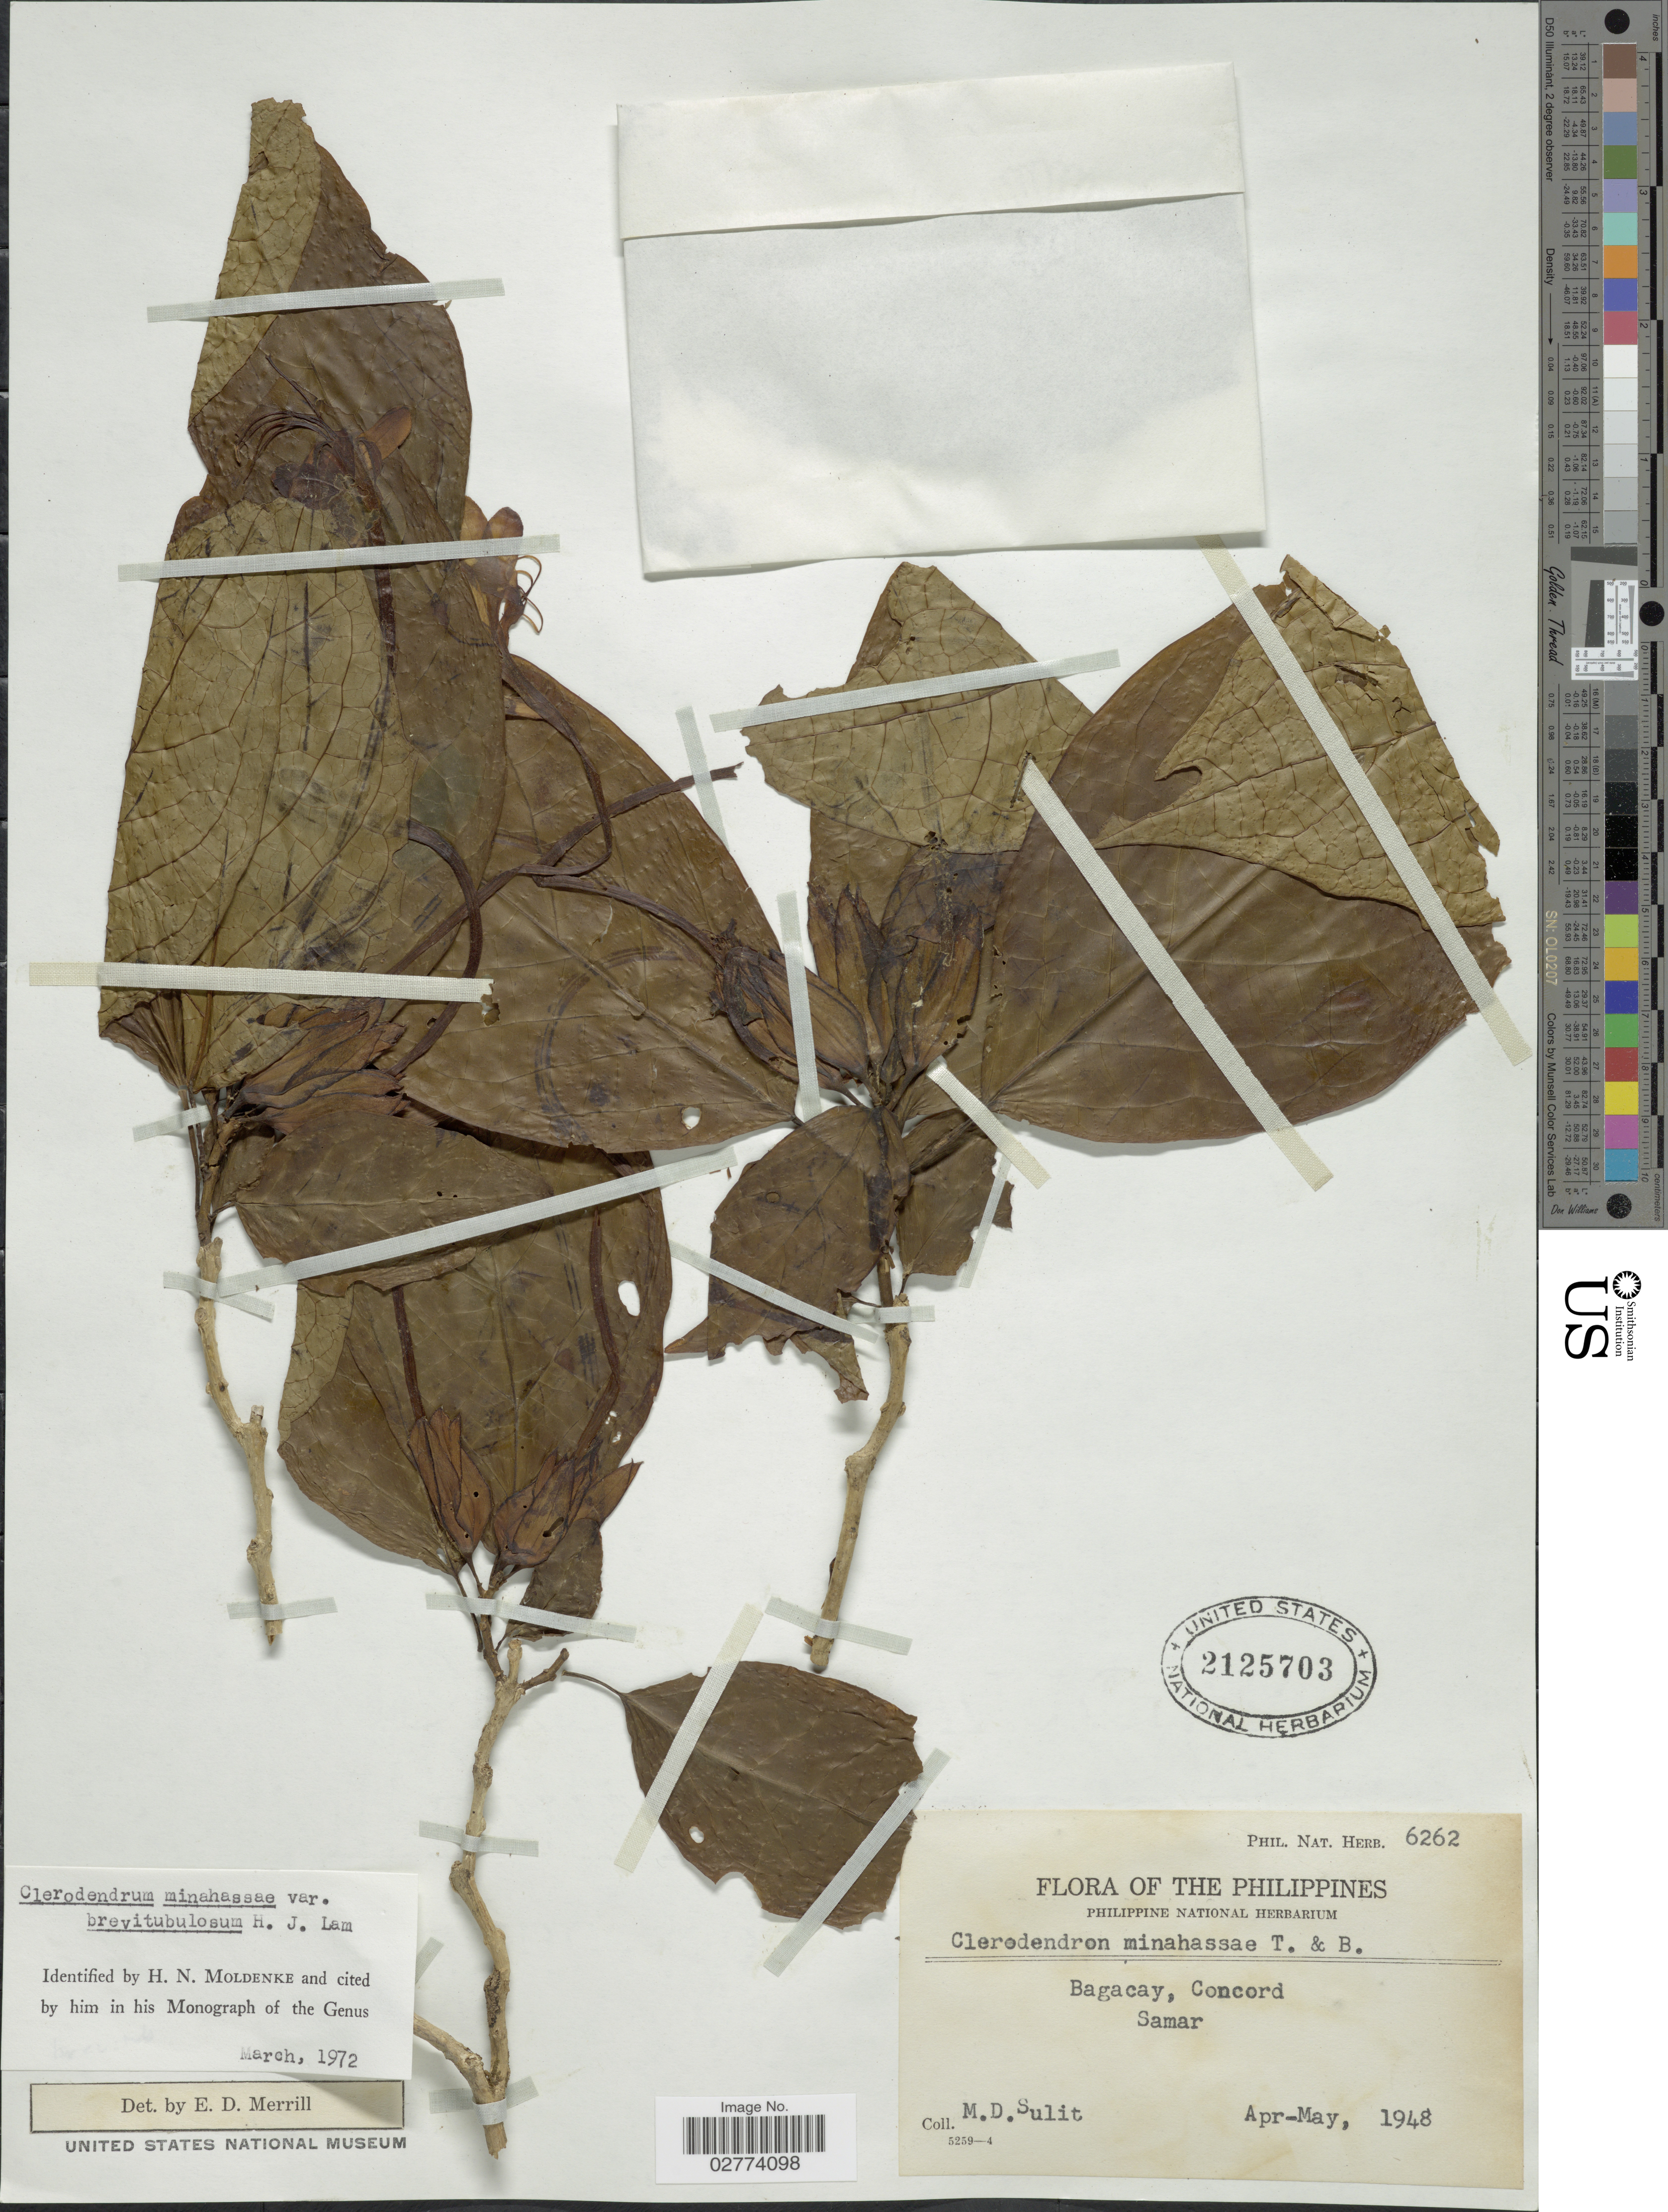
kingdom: Plantae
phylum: Tracheophyta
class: Magnoliopsida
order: Lamiales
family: Lamiaceae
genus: Clerodendrum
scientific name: Clerodendrum minahassae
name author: Teijsm. & Binn.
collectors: M. Sulit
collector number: Phil. Nat. Herb. 6262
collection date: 1948-04/1948-05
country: Philippines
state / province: Eastern Visayas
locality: Bagacay, Concord, Samar.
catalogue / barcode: US 2125703